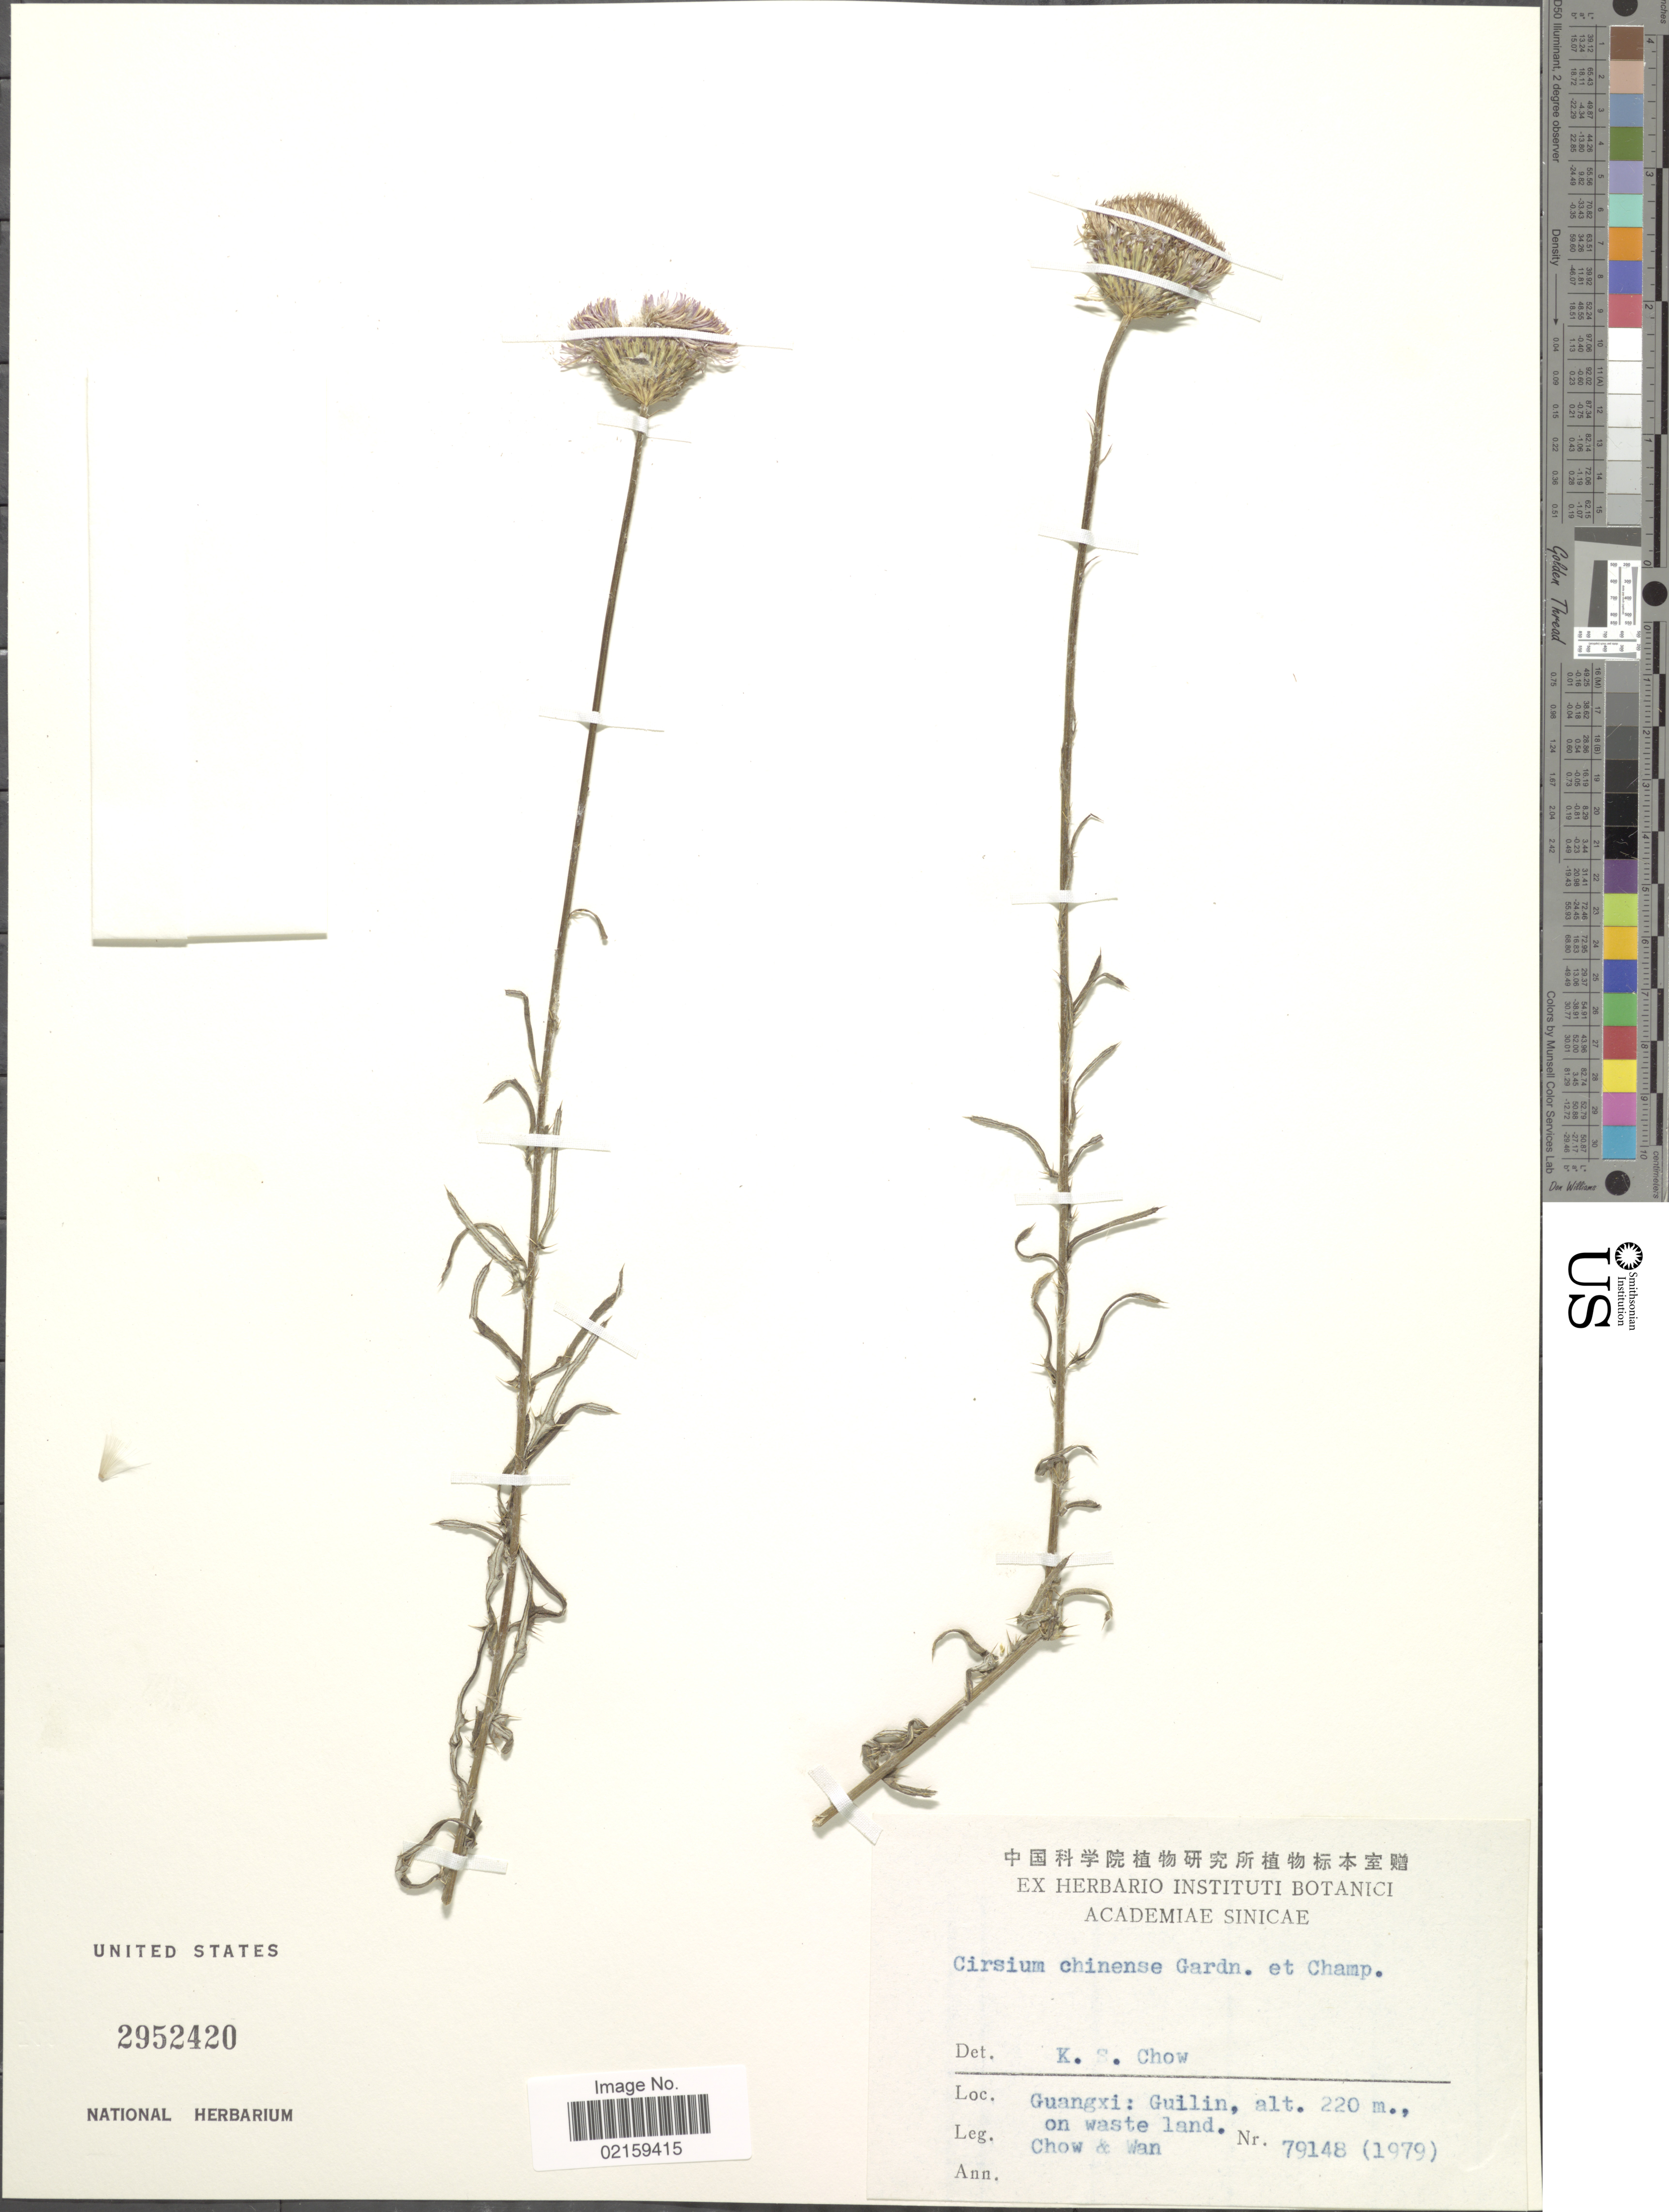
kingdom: Plantae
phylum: Tracheophyta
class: Magnoliopsida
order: Asterales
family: Asteraceae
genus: Cirsium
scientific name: Cirsium lineare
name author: (Thunb.) Sch. Bip.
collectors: Chow, -- & -. Wan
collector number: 79148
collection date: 1979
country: China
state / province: Guangxi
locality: Guangxi: gUILIN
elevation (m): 220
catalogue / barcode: US 2952420